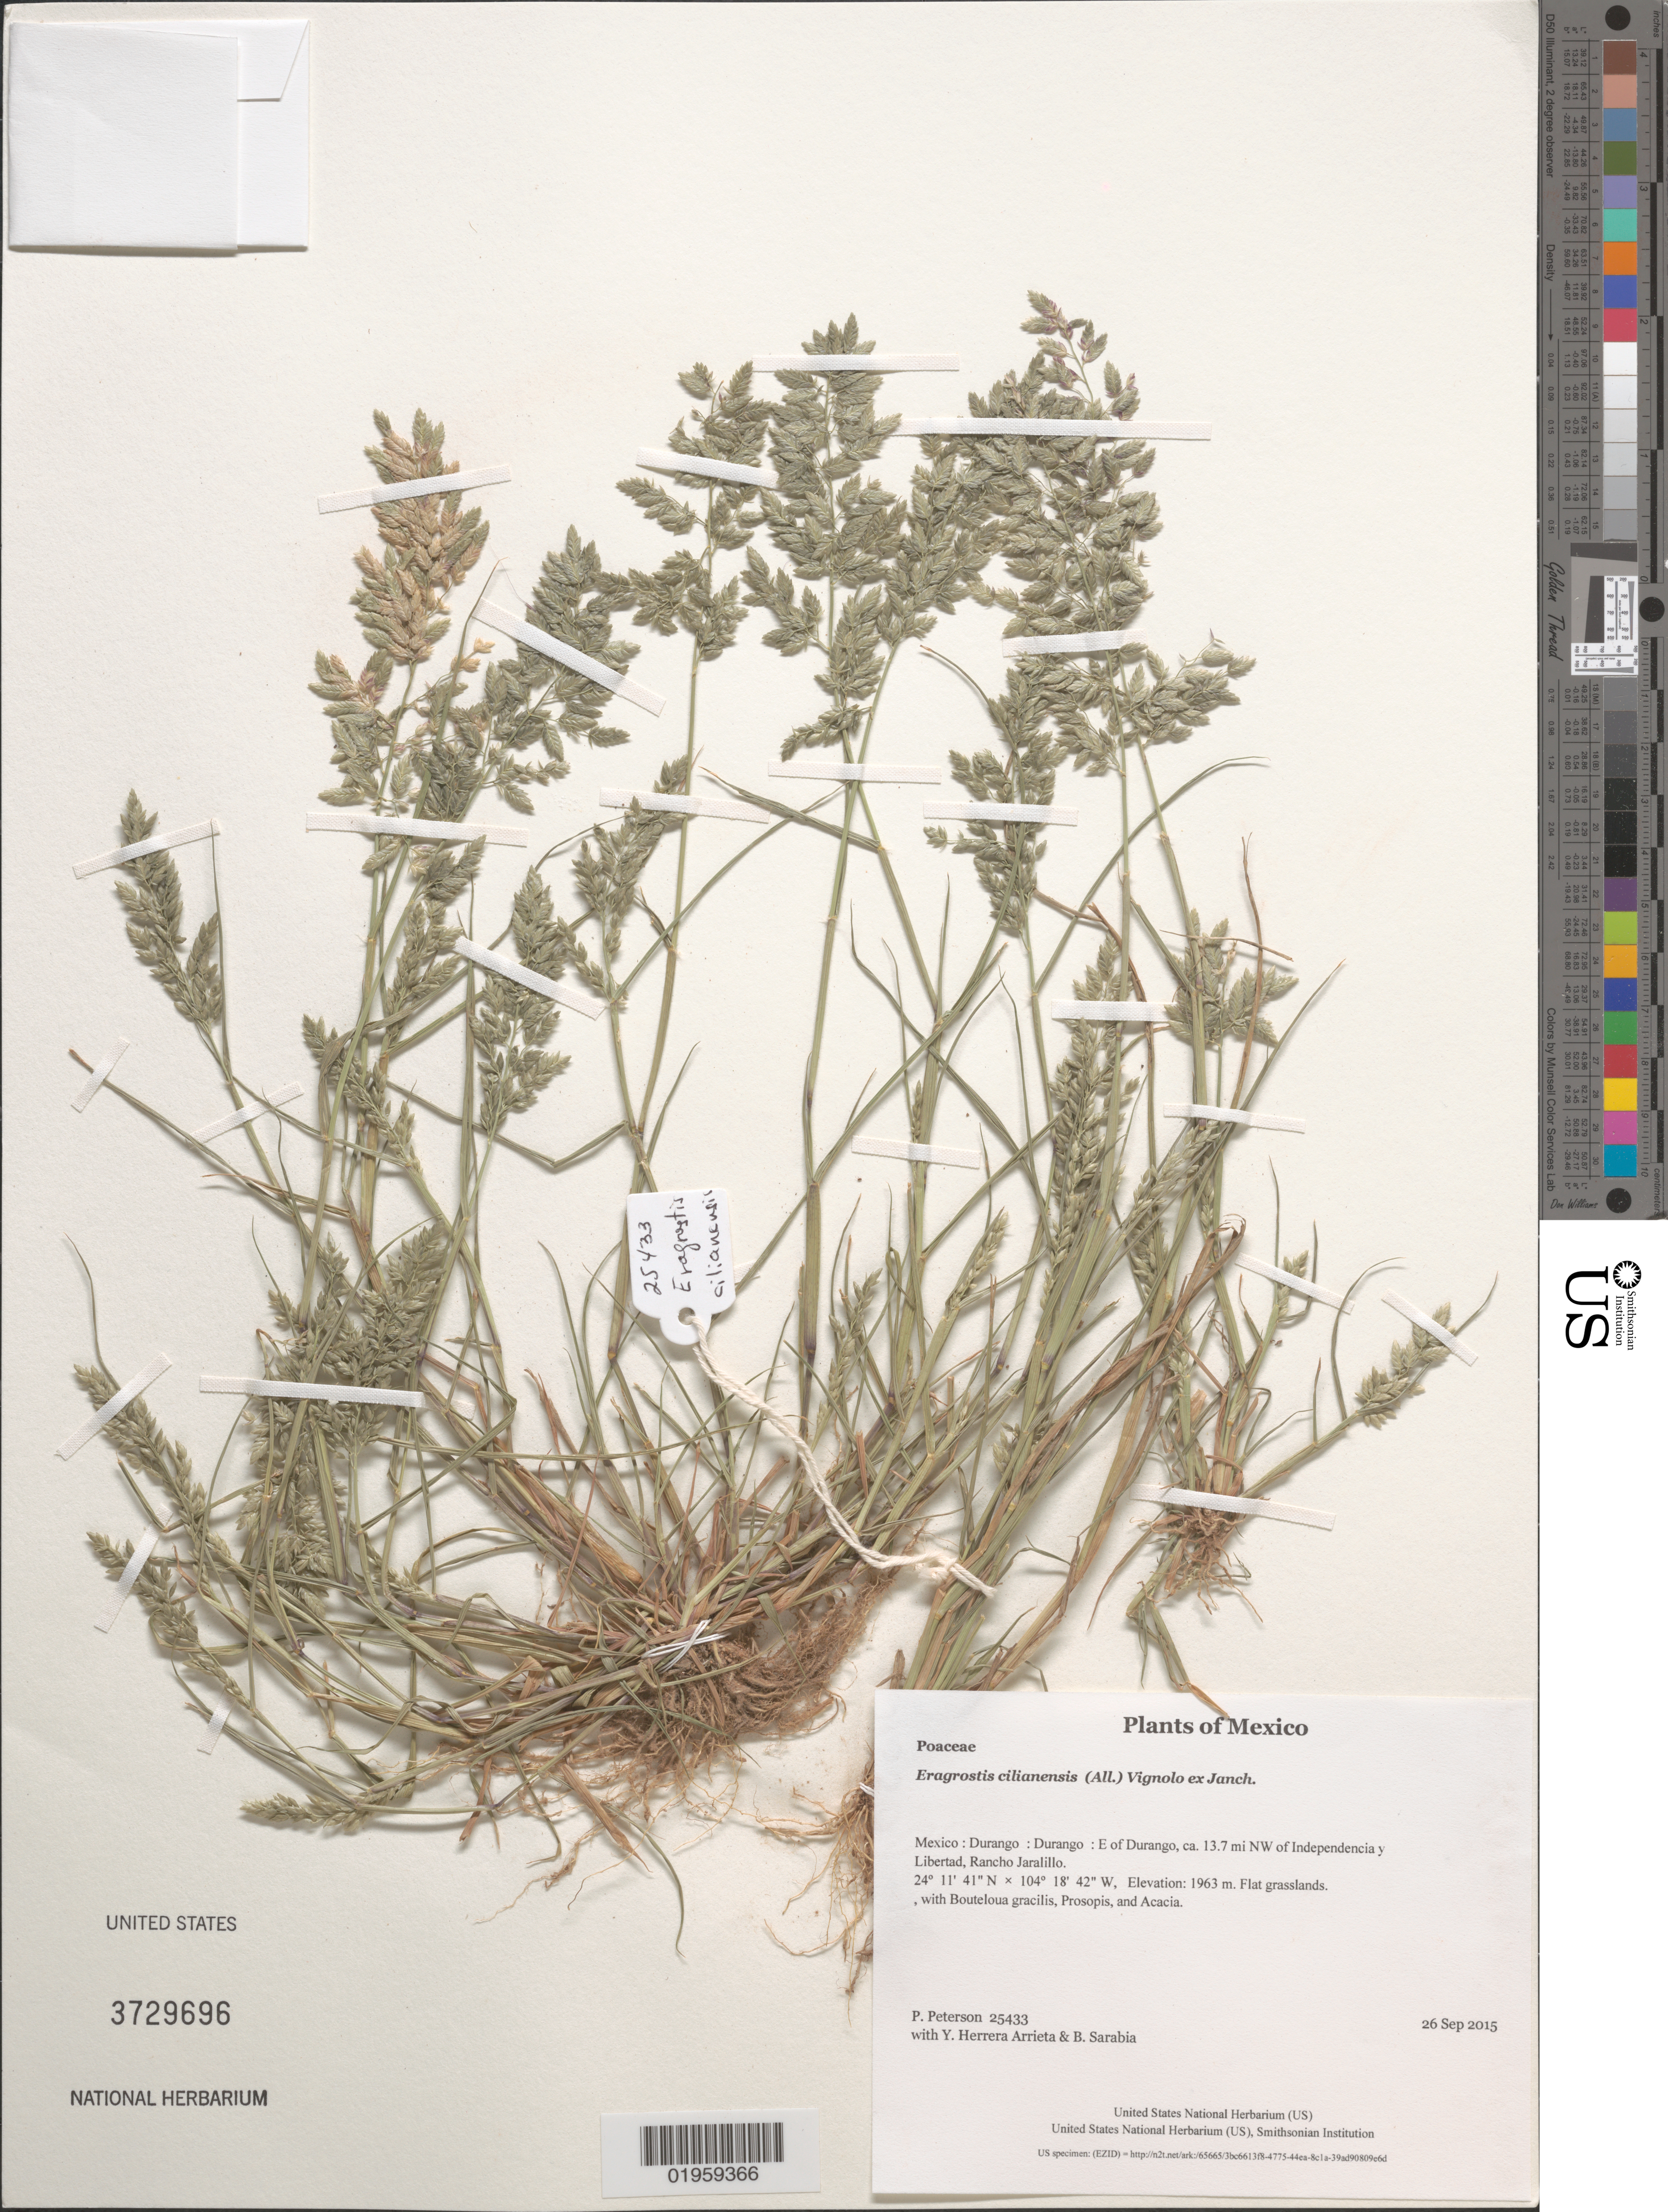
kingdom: Plantae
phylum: Tracheophyta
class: Liliopsida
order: Poales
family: Poaceae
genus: Eragrostis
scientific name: Eragrostis cilianensis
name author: (All.) Vignolo ex Janch.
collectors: P. M. Peterson, Y. Herrera Arrieta & B. Sarabia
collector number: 25433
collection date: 2015-09-26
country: Mexico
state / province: Durango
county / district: Durango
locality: E of Durango, ca. 13.7 mi NW of Independencia y Libertad, Rancho Jaralillo.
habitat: Flat grasslands.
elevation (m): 1963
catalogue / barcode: US 3729696